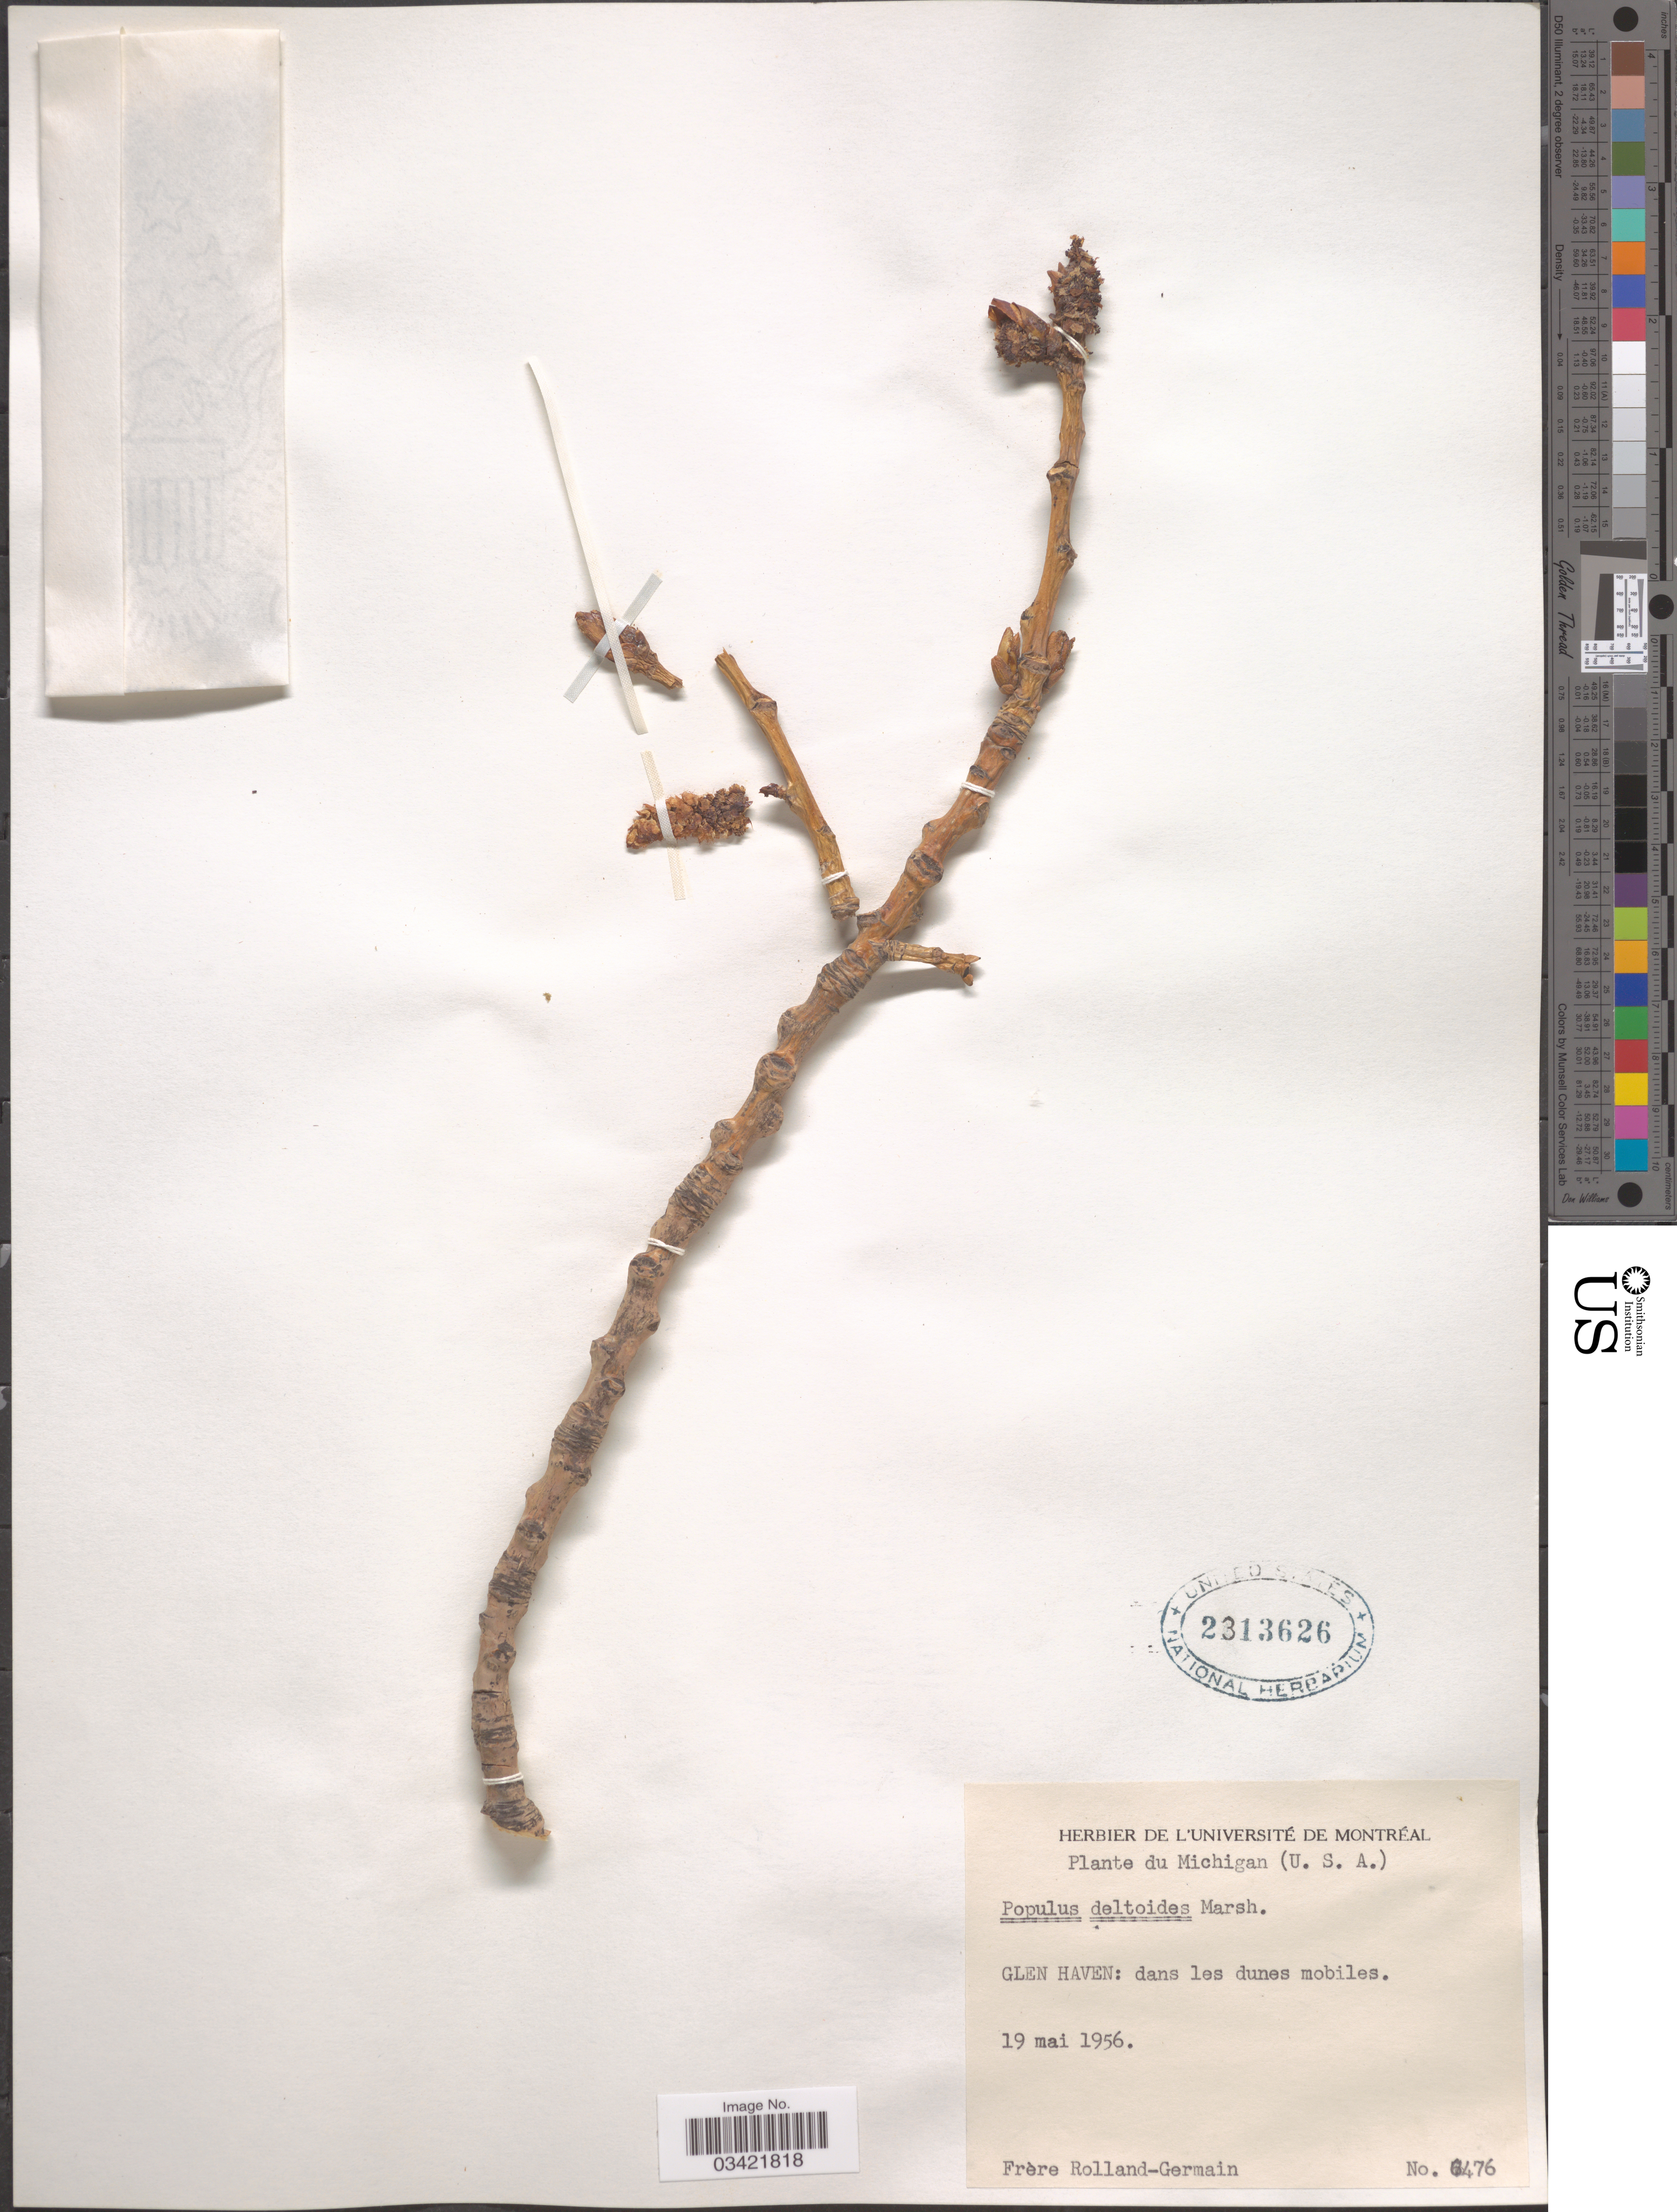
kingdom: Plantae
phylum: Tracheophyta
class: Magnoliopsida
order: Malpighiales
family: Salicaceae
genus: Populus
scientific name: Populus deltoides subsp. monilifera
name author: (Aiton) Eckenw.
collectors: Rolland-Germain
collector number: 6476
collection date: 1956-05-19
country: United States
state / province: Michigan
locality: Glen Haven: dans les dunes mobiles.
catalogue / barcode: US 2313626